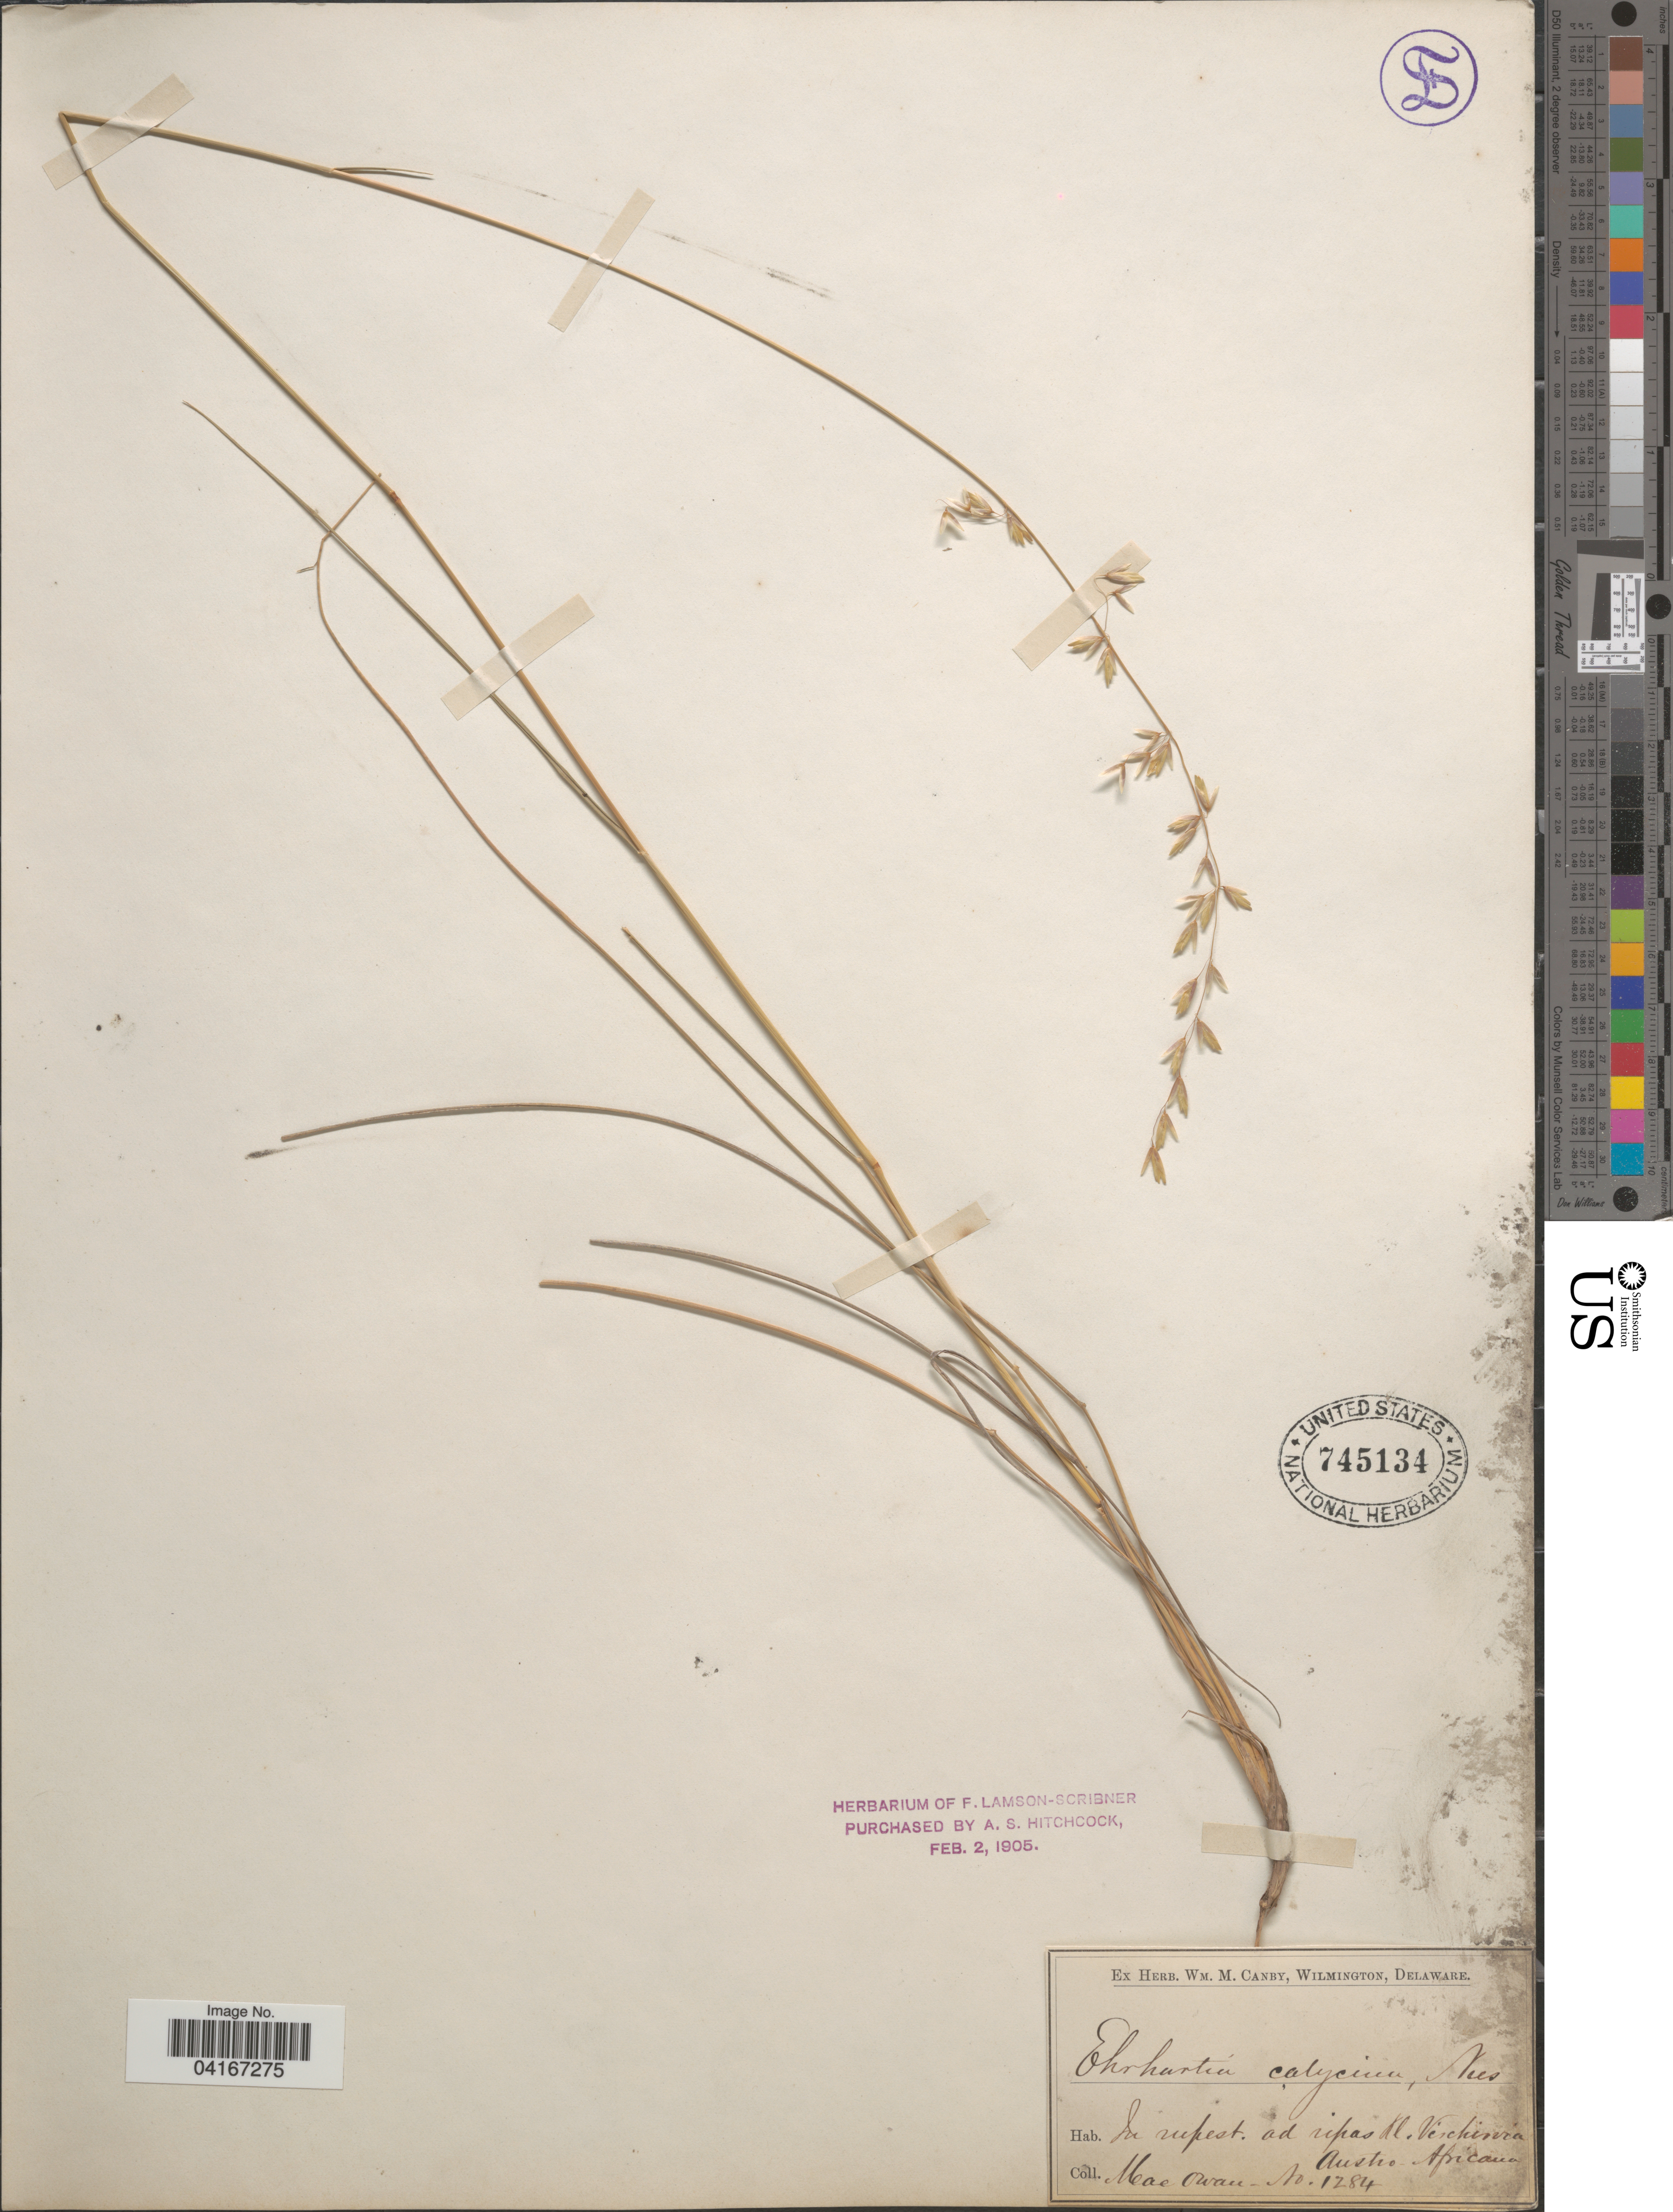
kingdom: Plantae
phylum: Tracheophyta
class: Liliopsida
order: Poales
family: Poaceae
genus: Ehrharta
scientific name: Ehrharta calycina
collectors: MacOwan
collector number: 1284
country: South Africa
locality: In rupest. ad ripas Kl. Vischinvia [interpreted]. Austro-Africana.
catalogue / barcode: US 745134